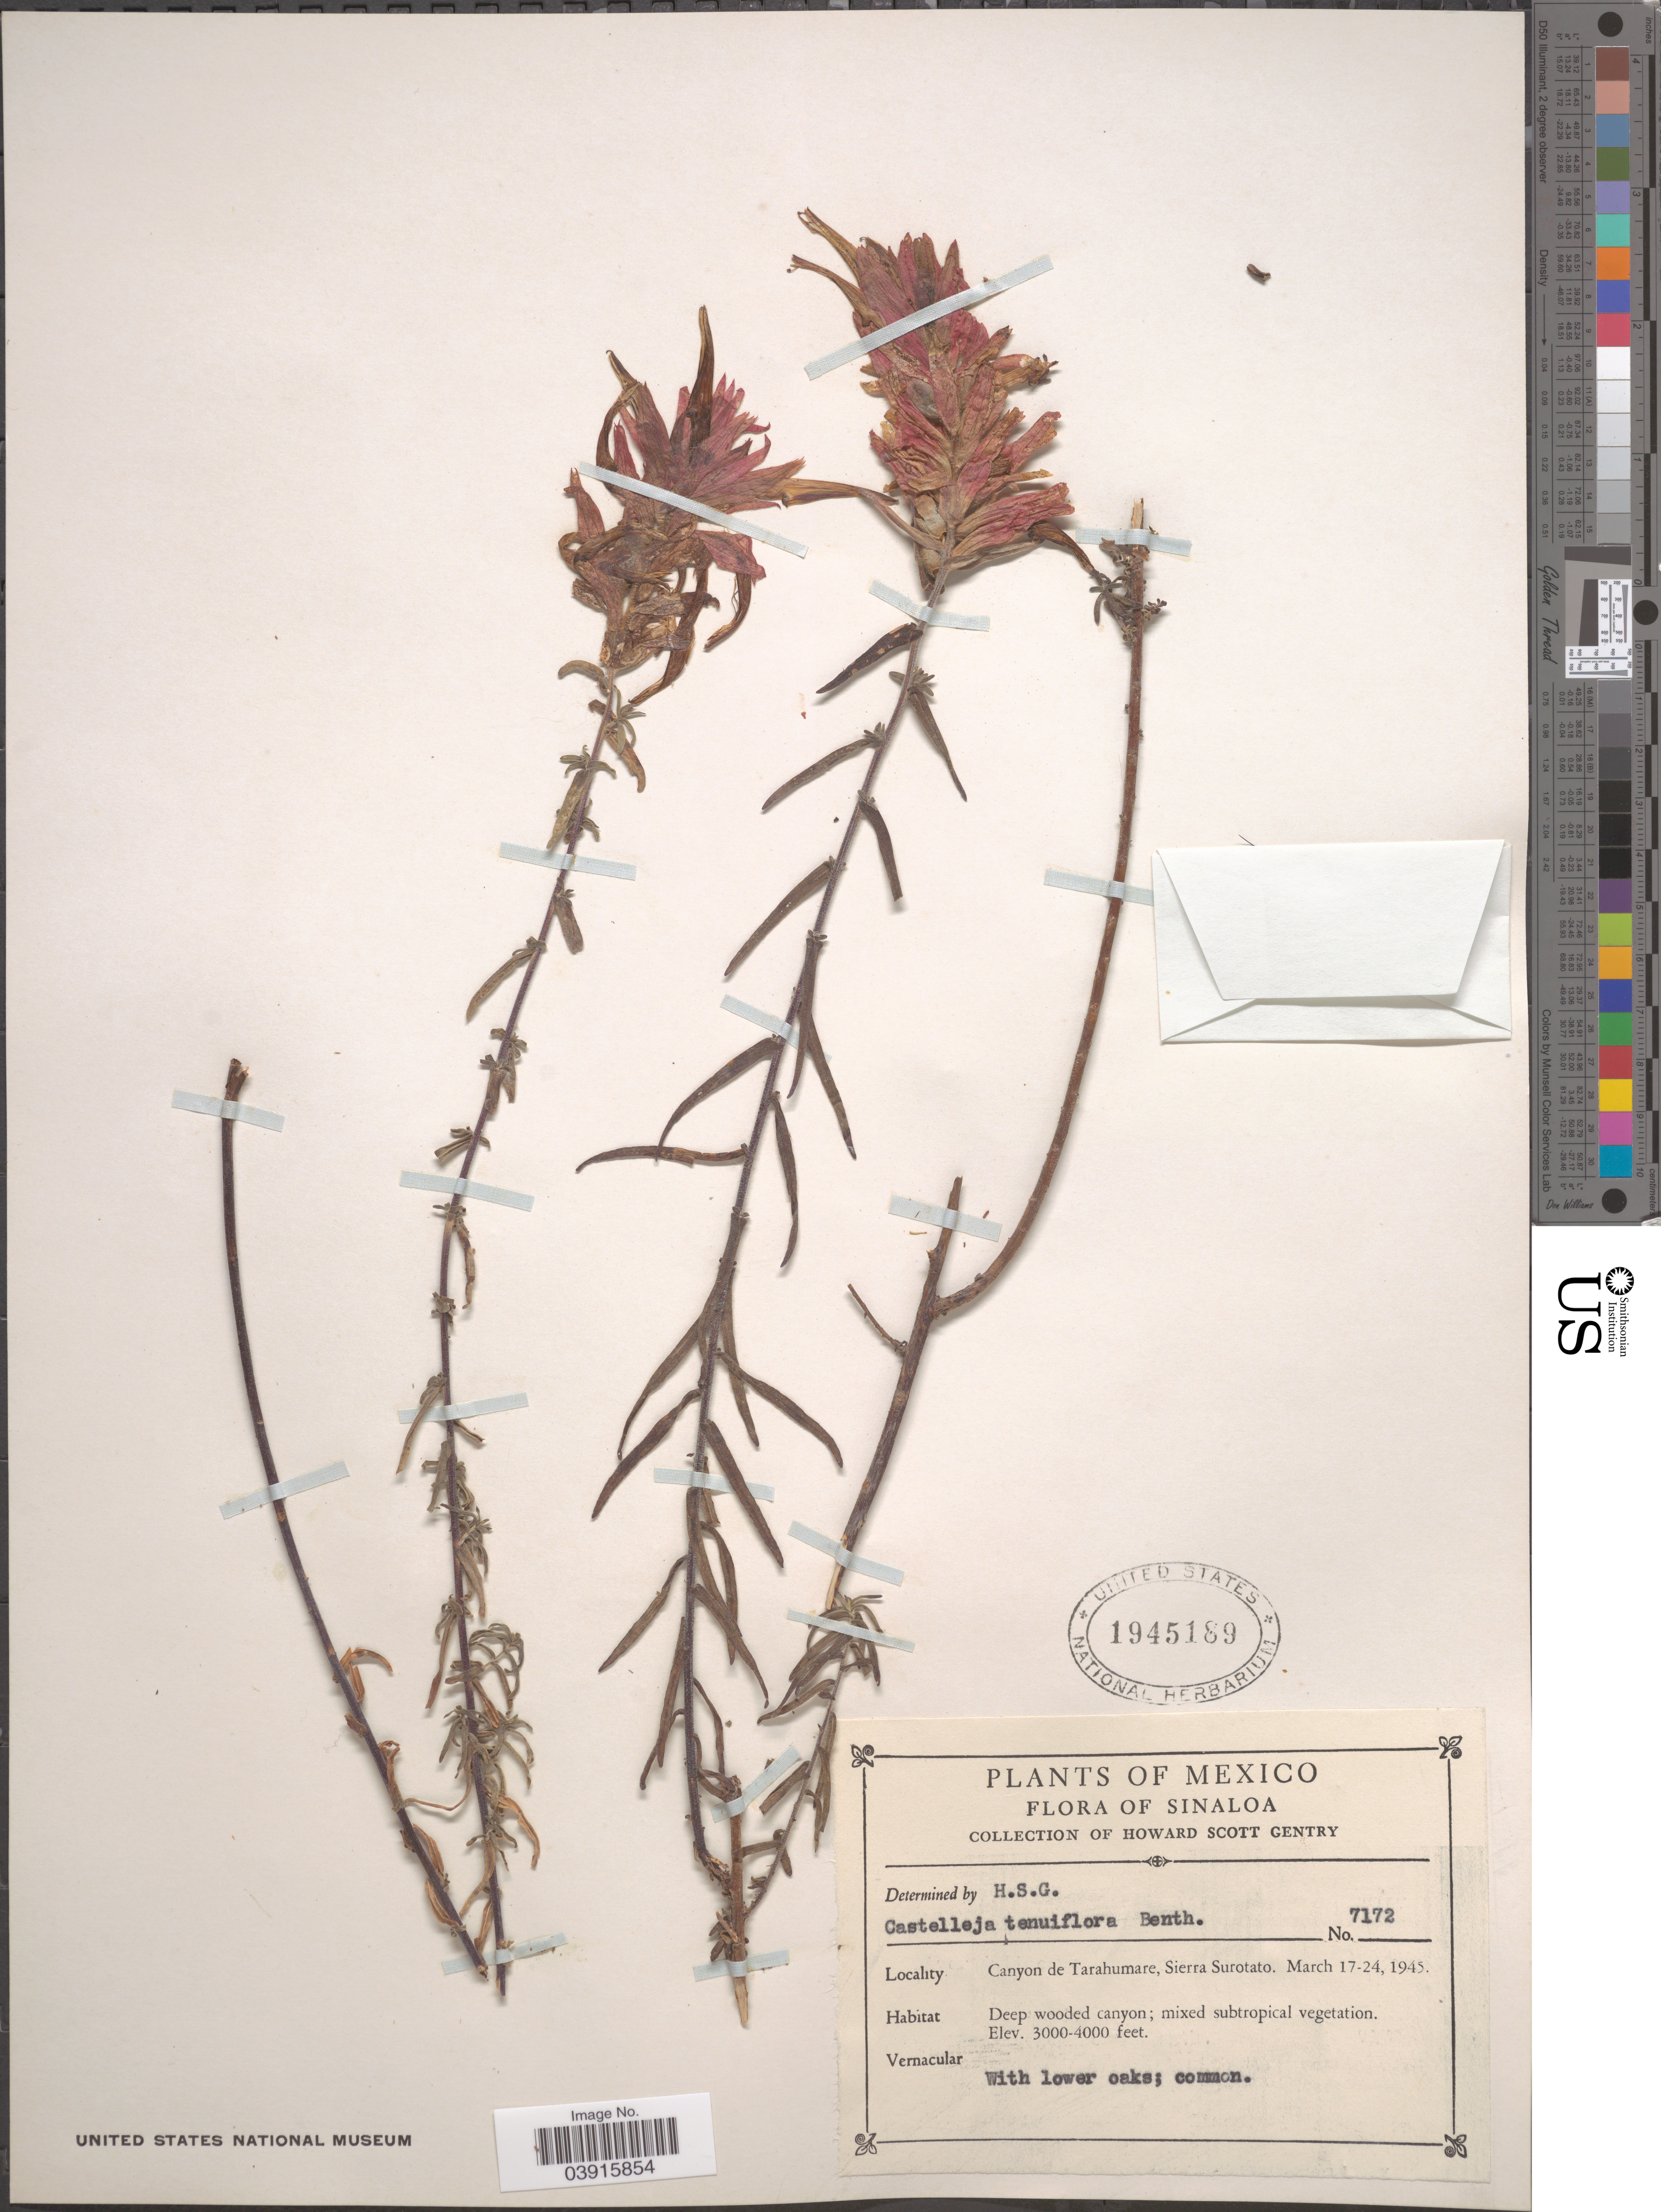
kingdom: Plantae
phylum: Tracheophyta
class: Magnoliopsida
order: Lamiales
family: Orobanchaceae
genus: Castilleja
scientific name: Castilleja tenuiflora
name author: Benth.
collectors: H. S. Gentry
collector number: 7172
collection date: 1945-03-17/1945-03-24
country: Mexico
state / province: Sinaloa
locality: Canyon de Tarahumare, Sierra Surotato.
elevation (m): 914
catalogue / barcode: US 1945189